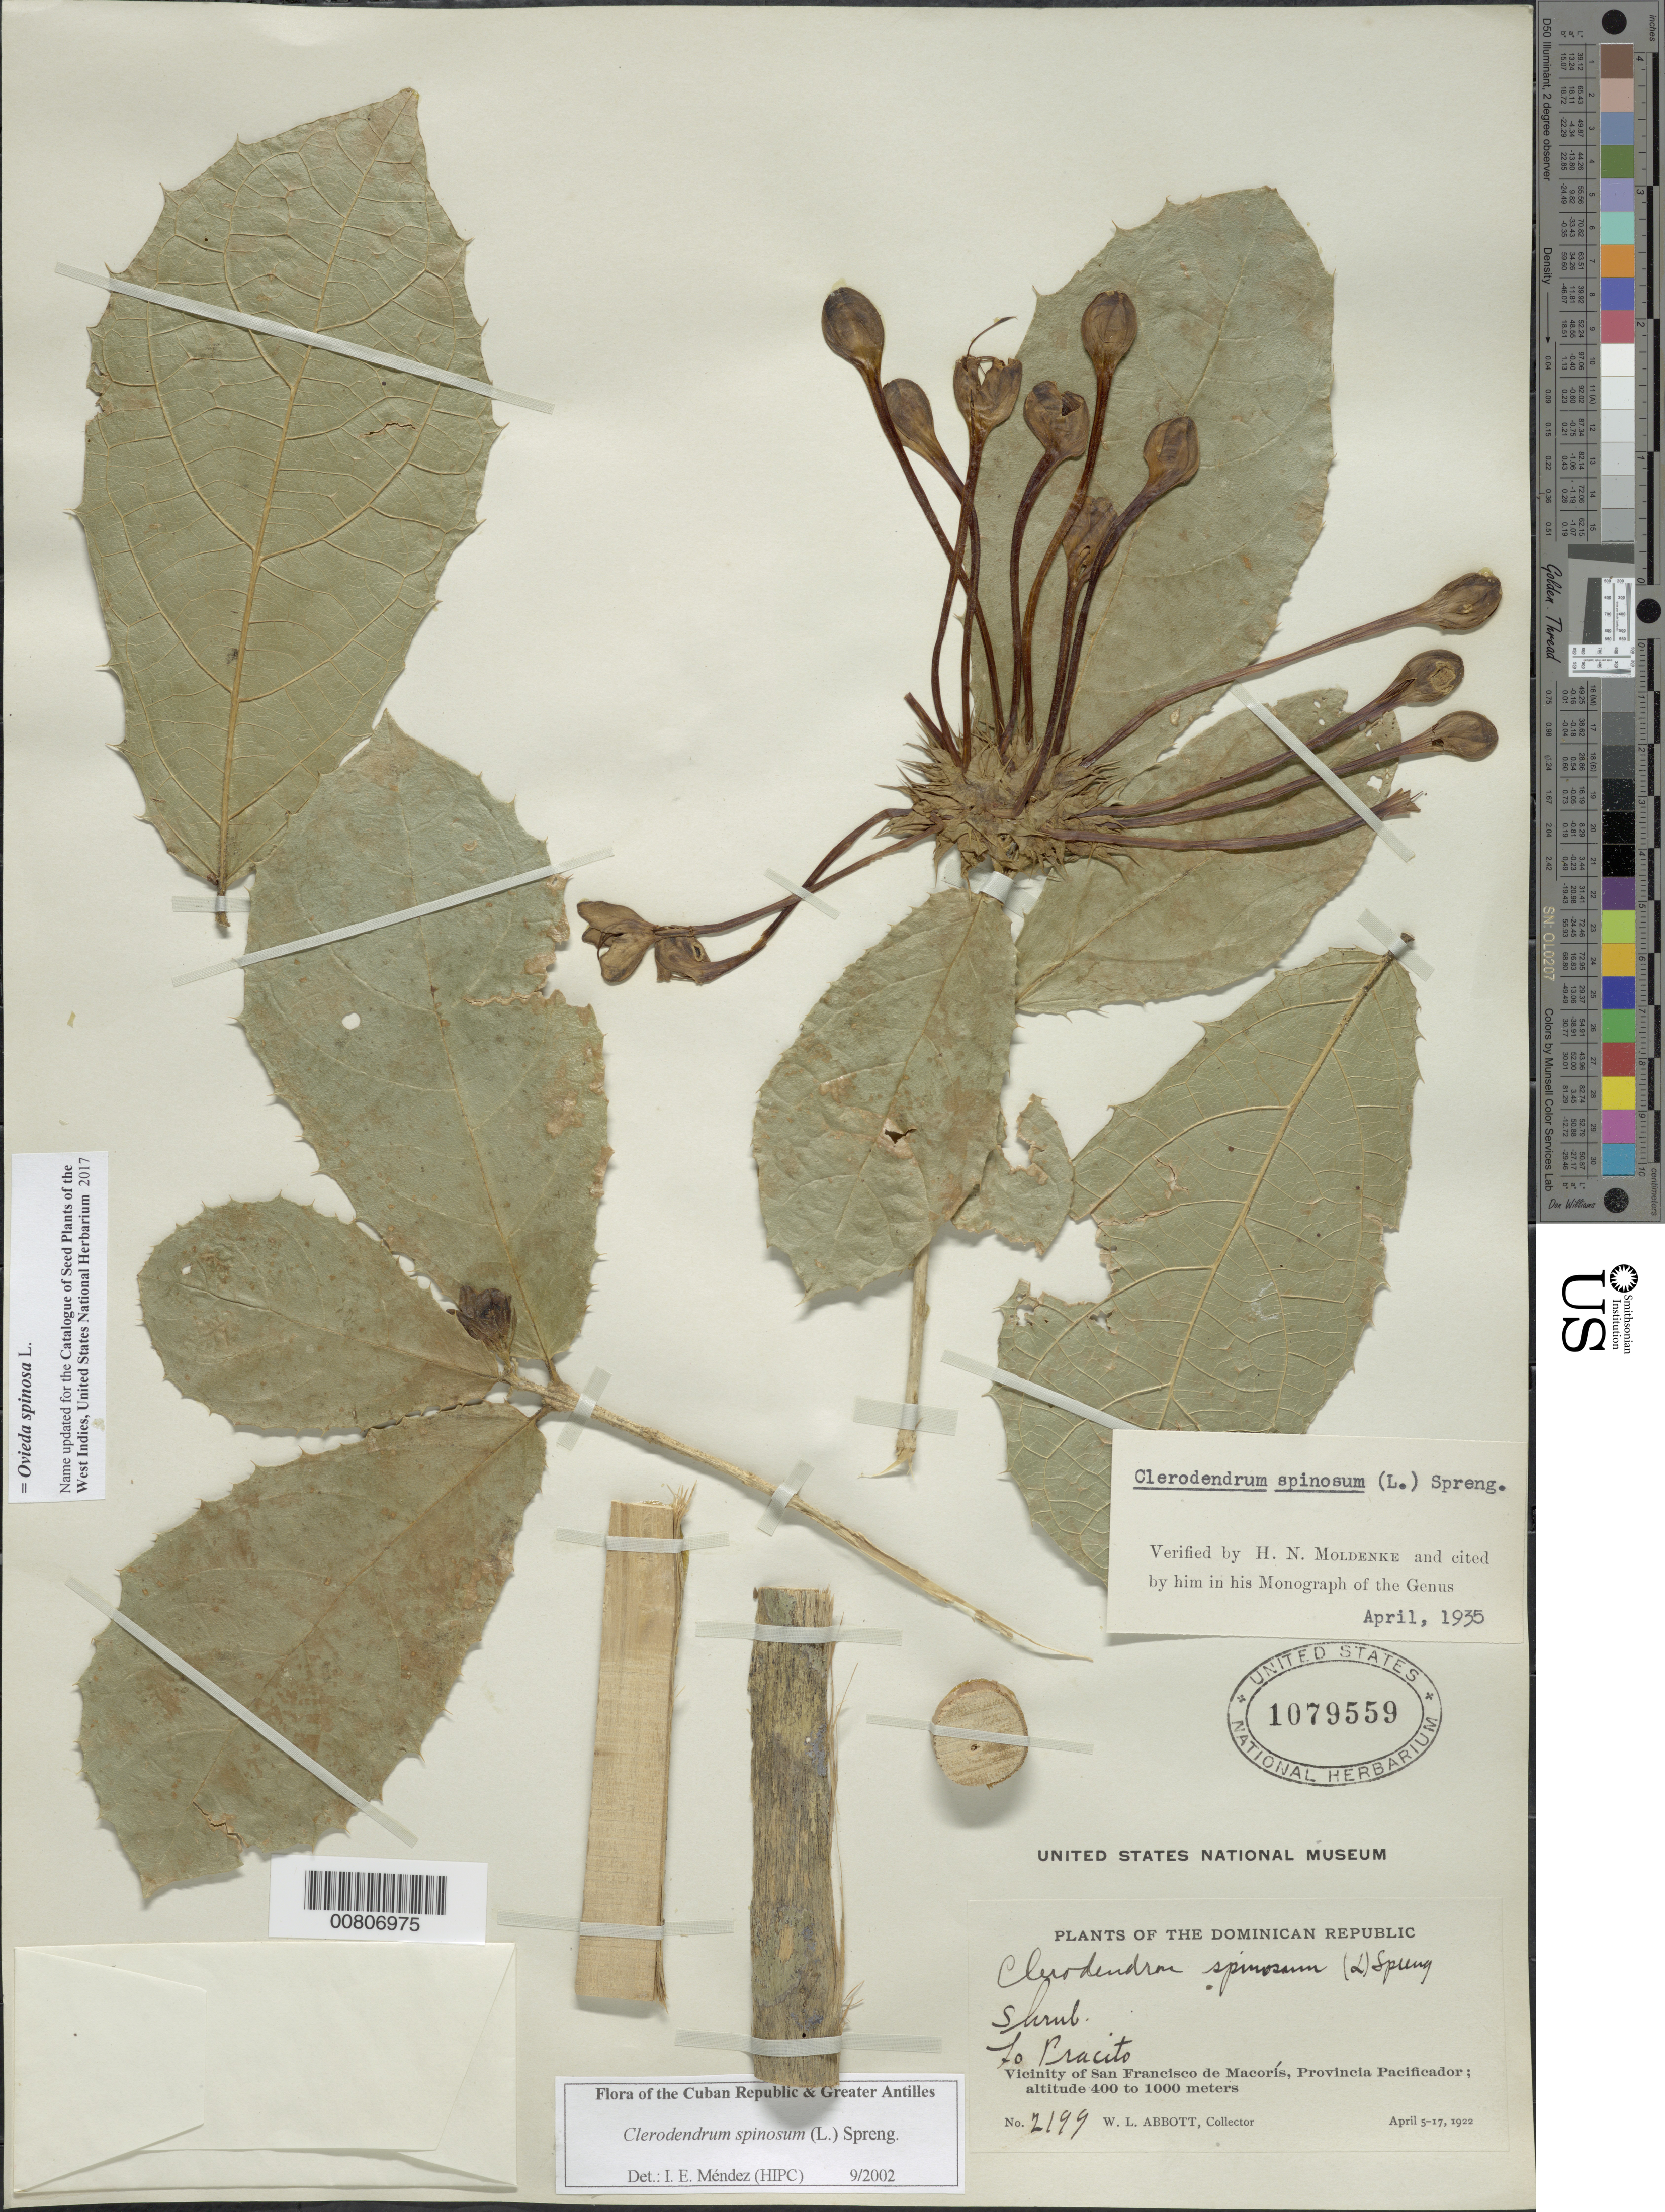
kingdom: Plantae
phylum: Tracheophyta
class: Magnoliopsida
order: Lamiales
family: Lamiaceae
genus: Ovieda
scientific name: Ovieda spinosa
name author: Sw.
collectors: W. L. Abbott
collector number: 2199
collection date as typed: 05 Apr 1922 to 17 Apr 1922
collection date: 1922-04-05/1922-04-17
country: Dominican Republic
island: Hispaniola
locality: Prov. Pacificador, vicinity of San Francisco de Macorís; Pracito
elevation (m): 400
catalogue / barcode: US 1079559